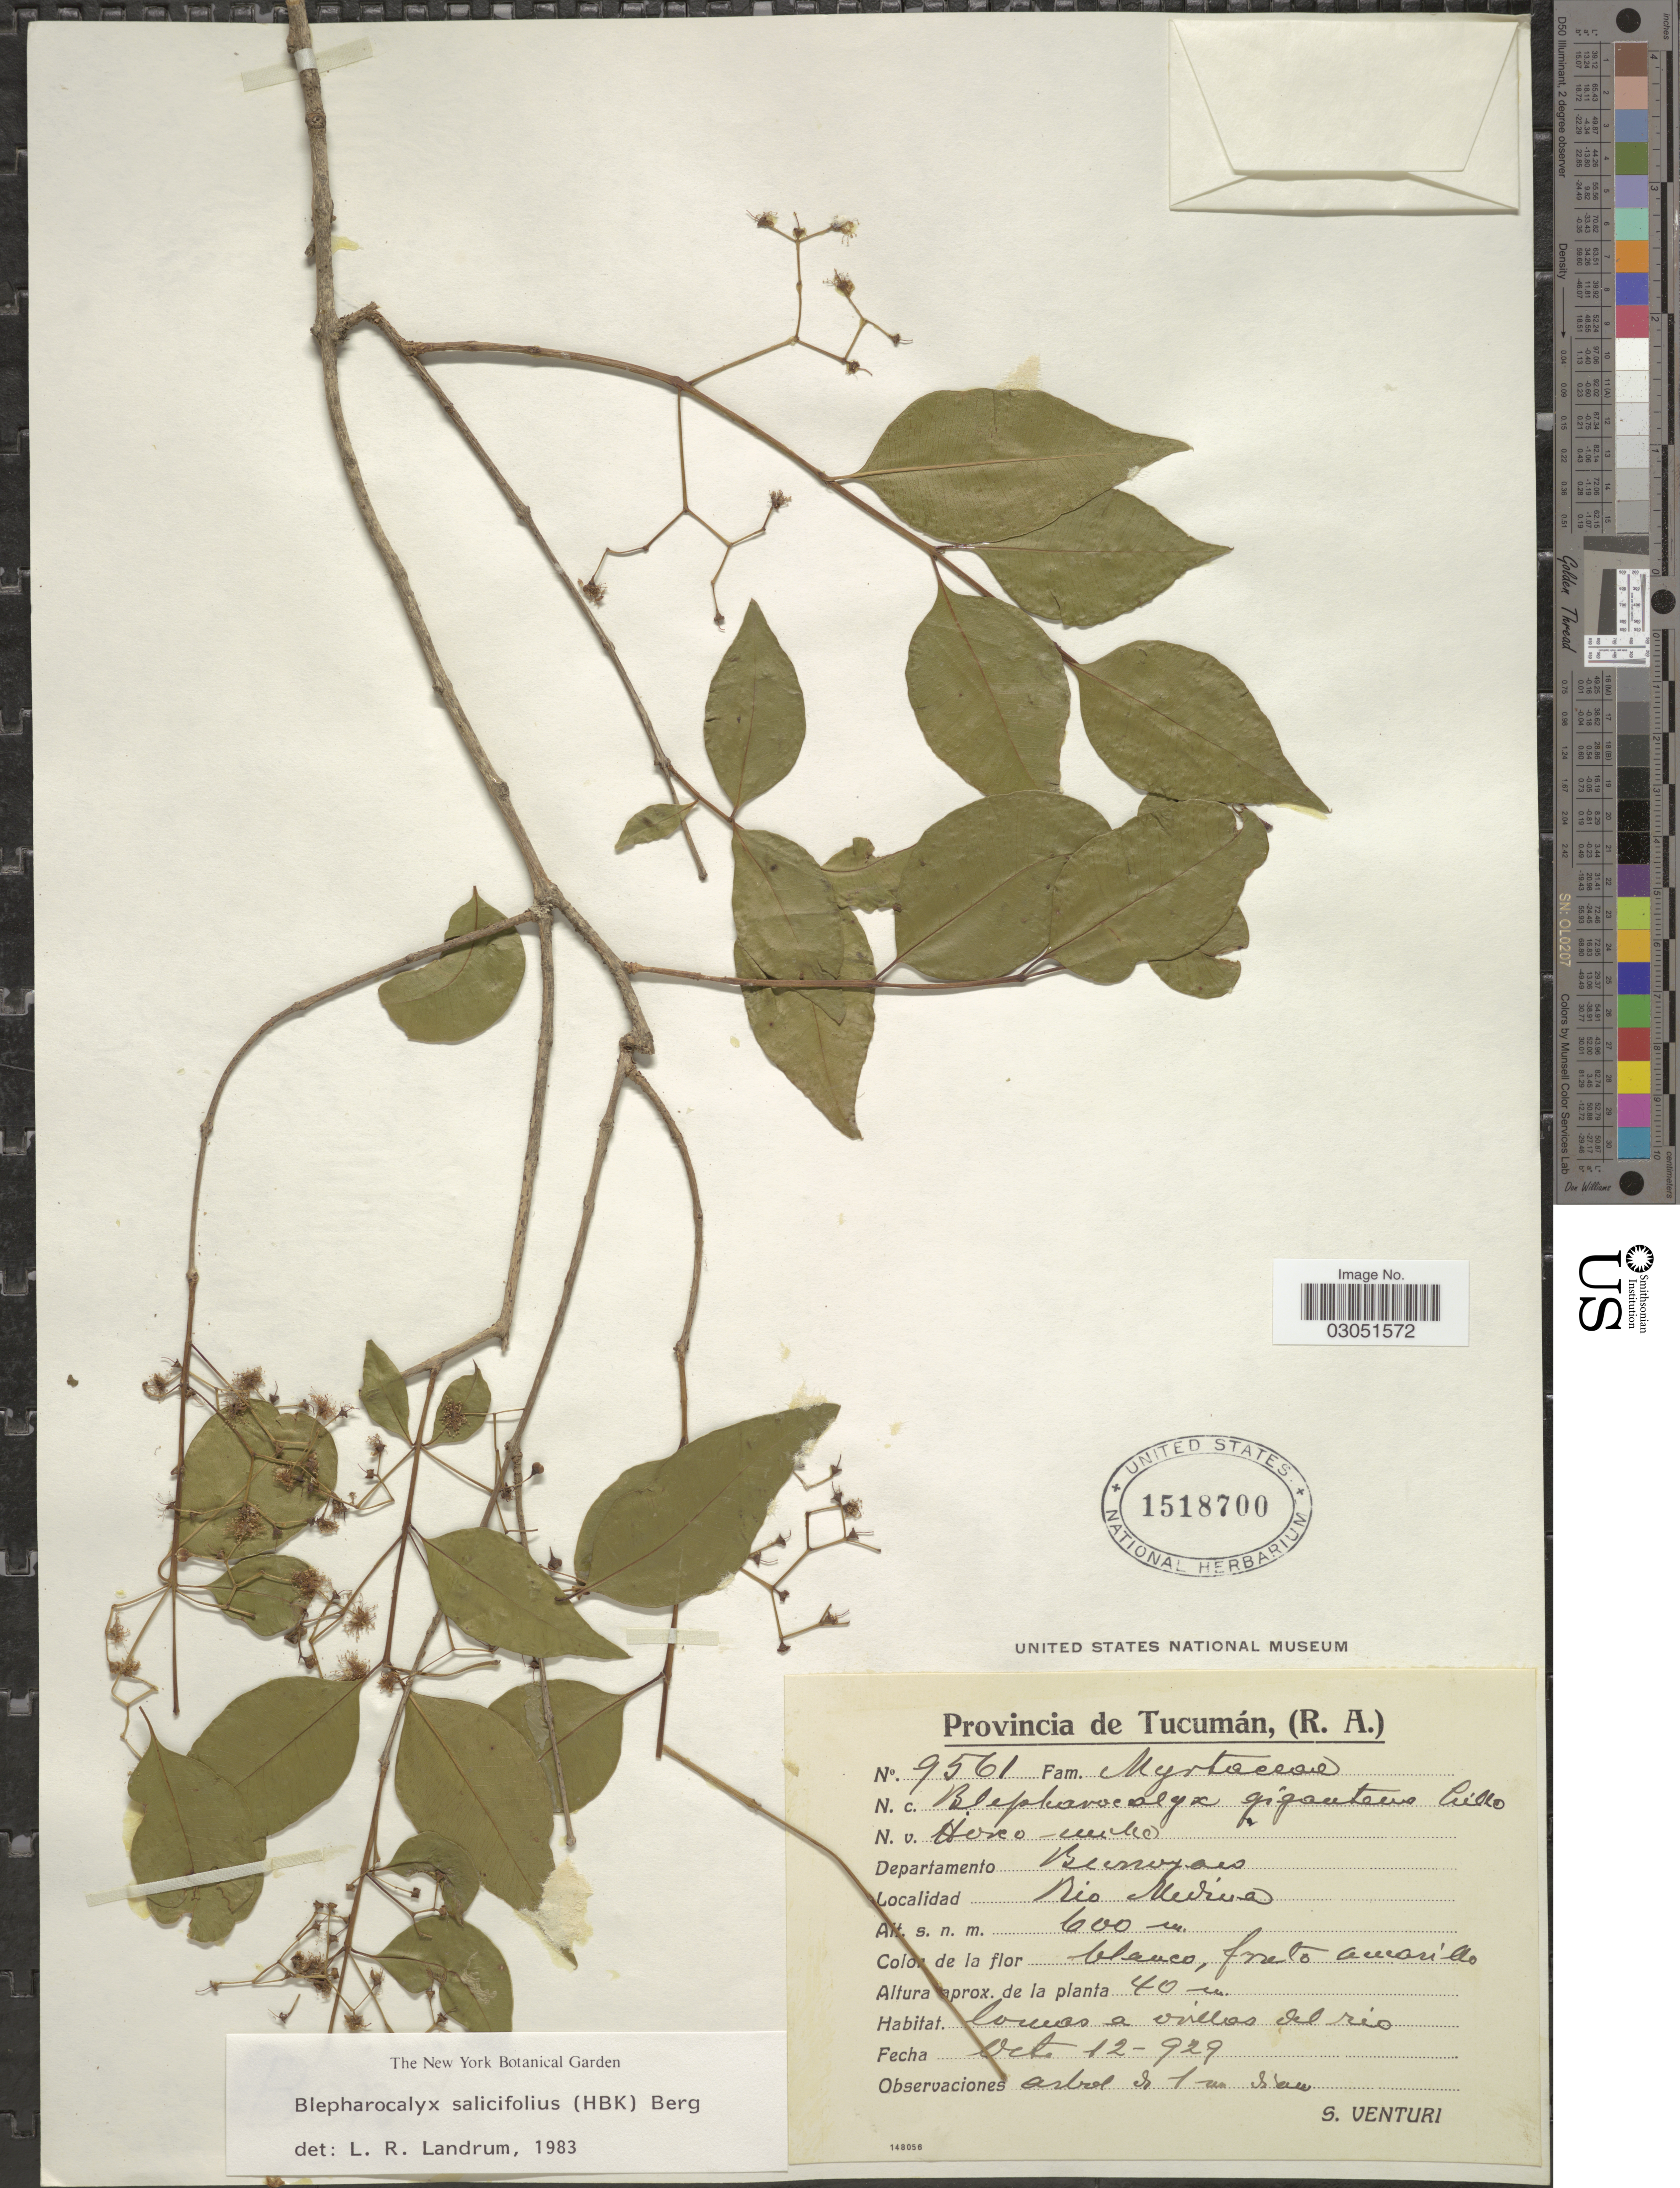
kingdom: Plantae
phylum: Tracheophyta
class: Magnoliopsida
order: Myrtales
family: Myrtaceae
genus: Blepharocalyx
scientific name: Blepharocalyx salicifolius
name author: (Kunth) O. Berg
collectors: S. Venturi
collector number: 9561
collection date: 1929-10-12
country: Argentina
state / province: Tucuman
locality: Departamento Burroyaco, Rio Medina.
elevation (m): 600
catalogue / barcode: US 1518700